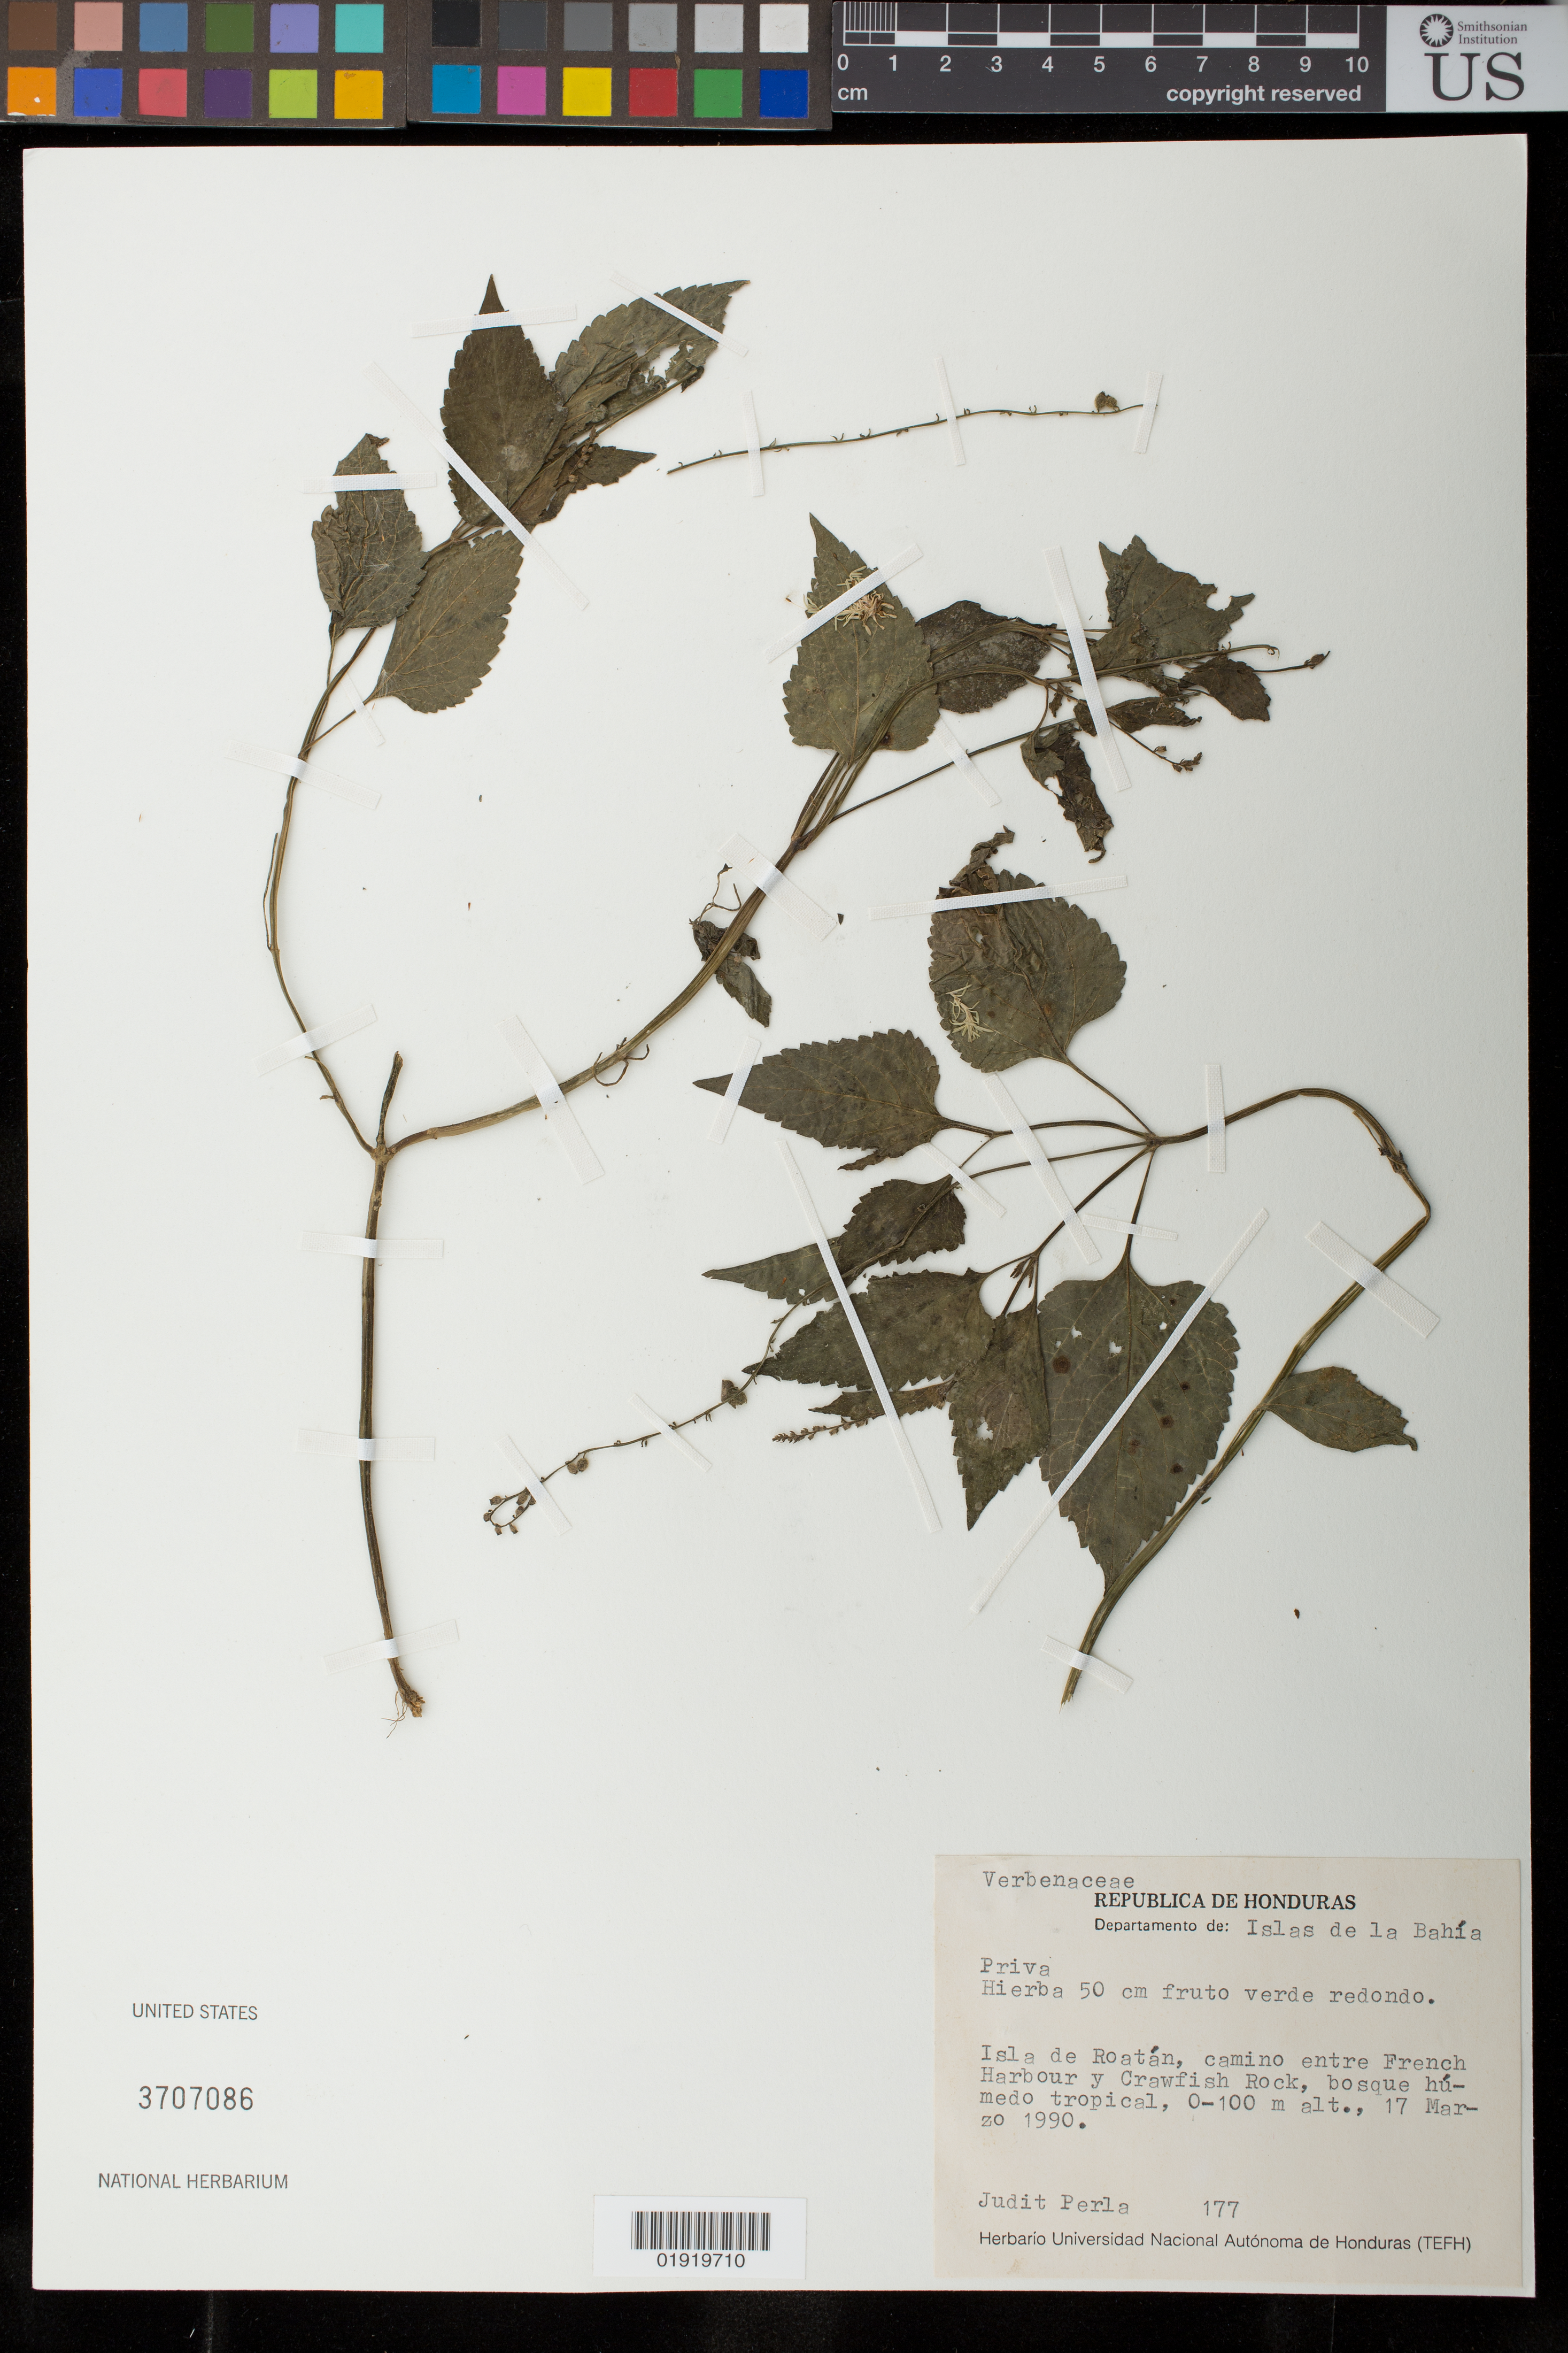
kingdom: Plantae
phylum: Tracheophyta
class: Magnoliopsida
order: Lamiales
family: Verbenaceae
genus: Priva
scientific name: Priva sp.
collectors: J. Perla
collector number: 177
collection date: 1990-03-17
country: Honduras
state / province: Islas de la Bahía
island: Roatan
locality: Departamento de Islas de la Bahía. Isla de Roatán, camino entre French Harbour y Crawfish Rock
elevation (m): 0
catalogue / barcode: US 3707086